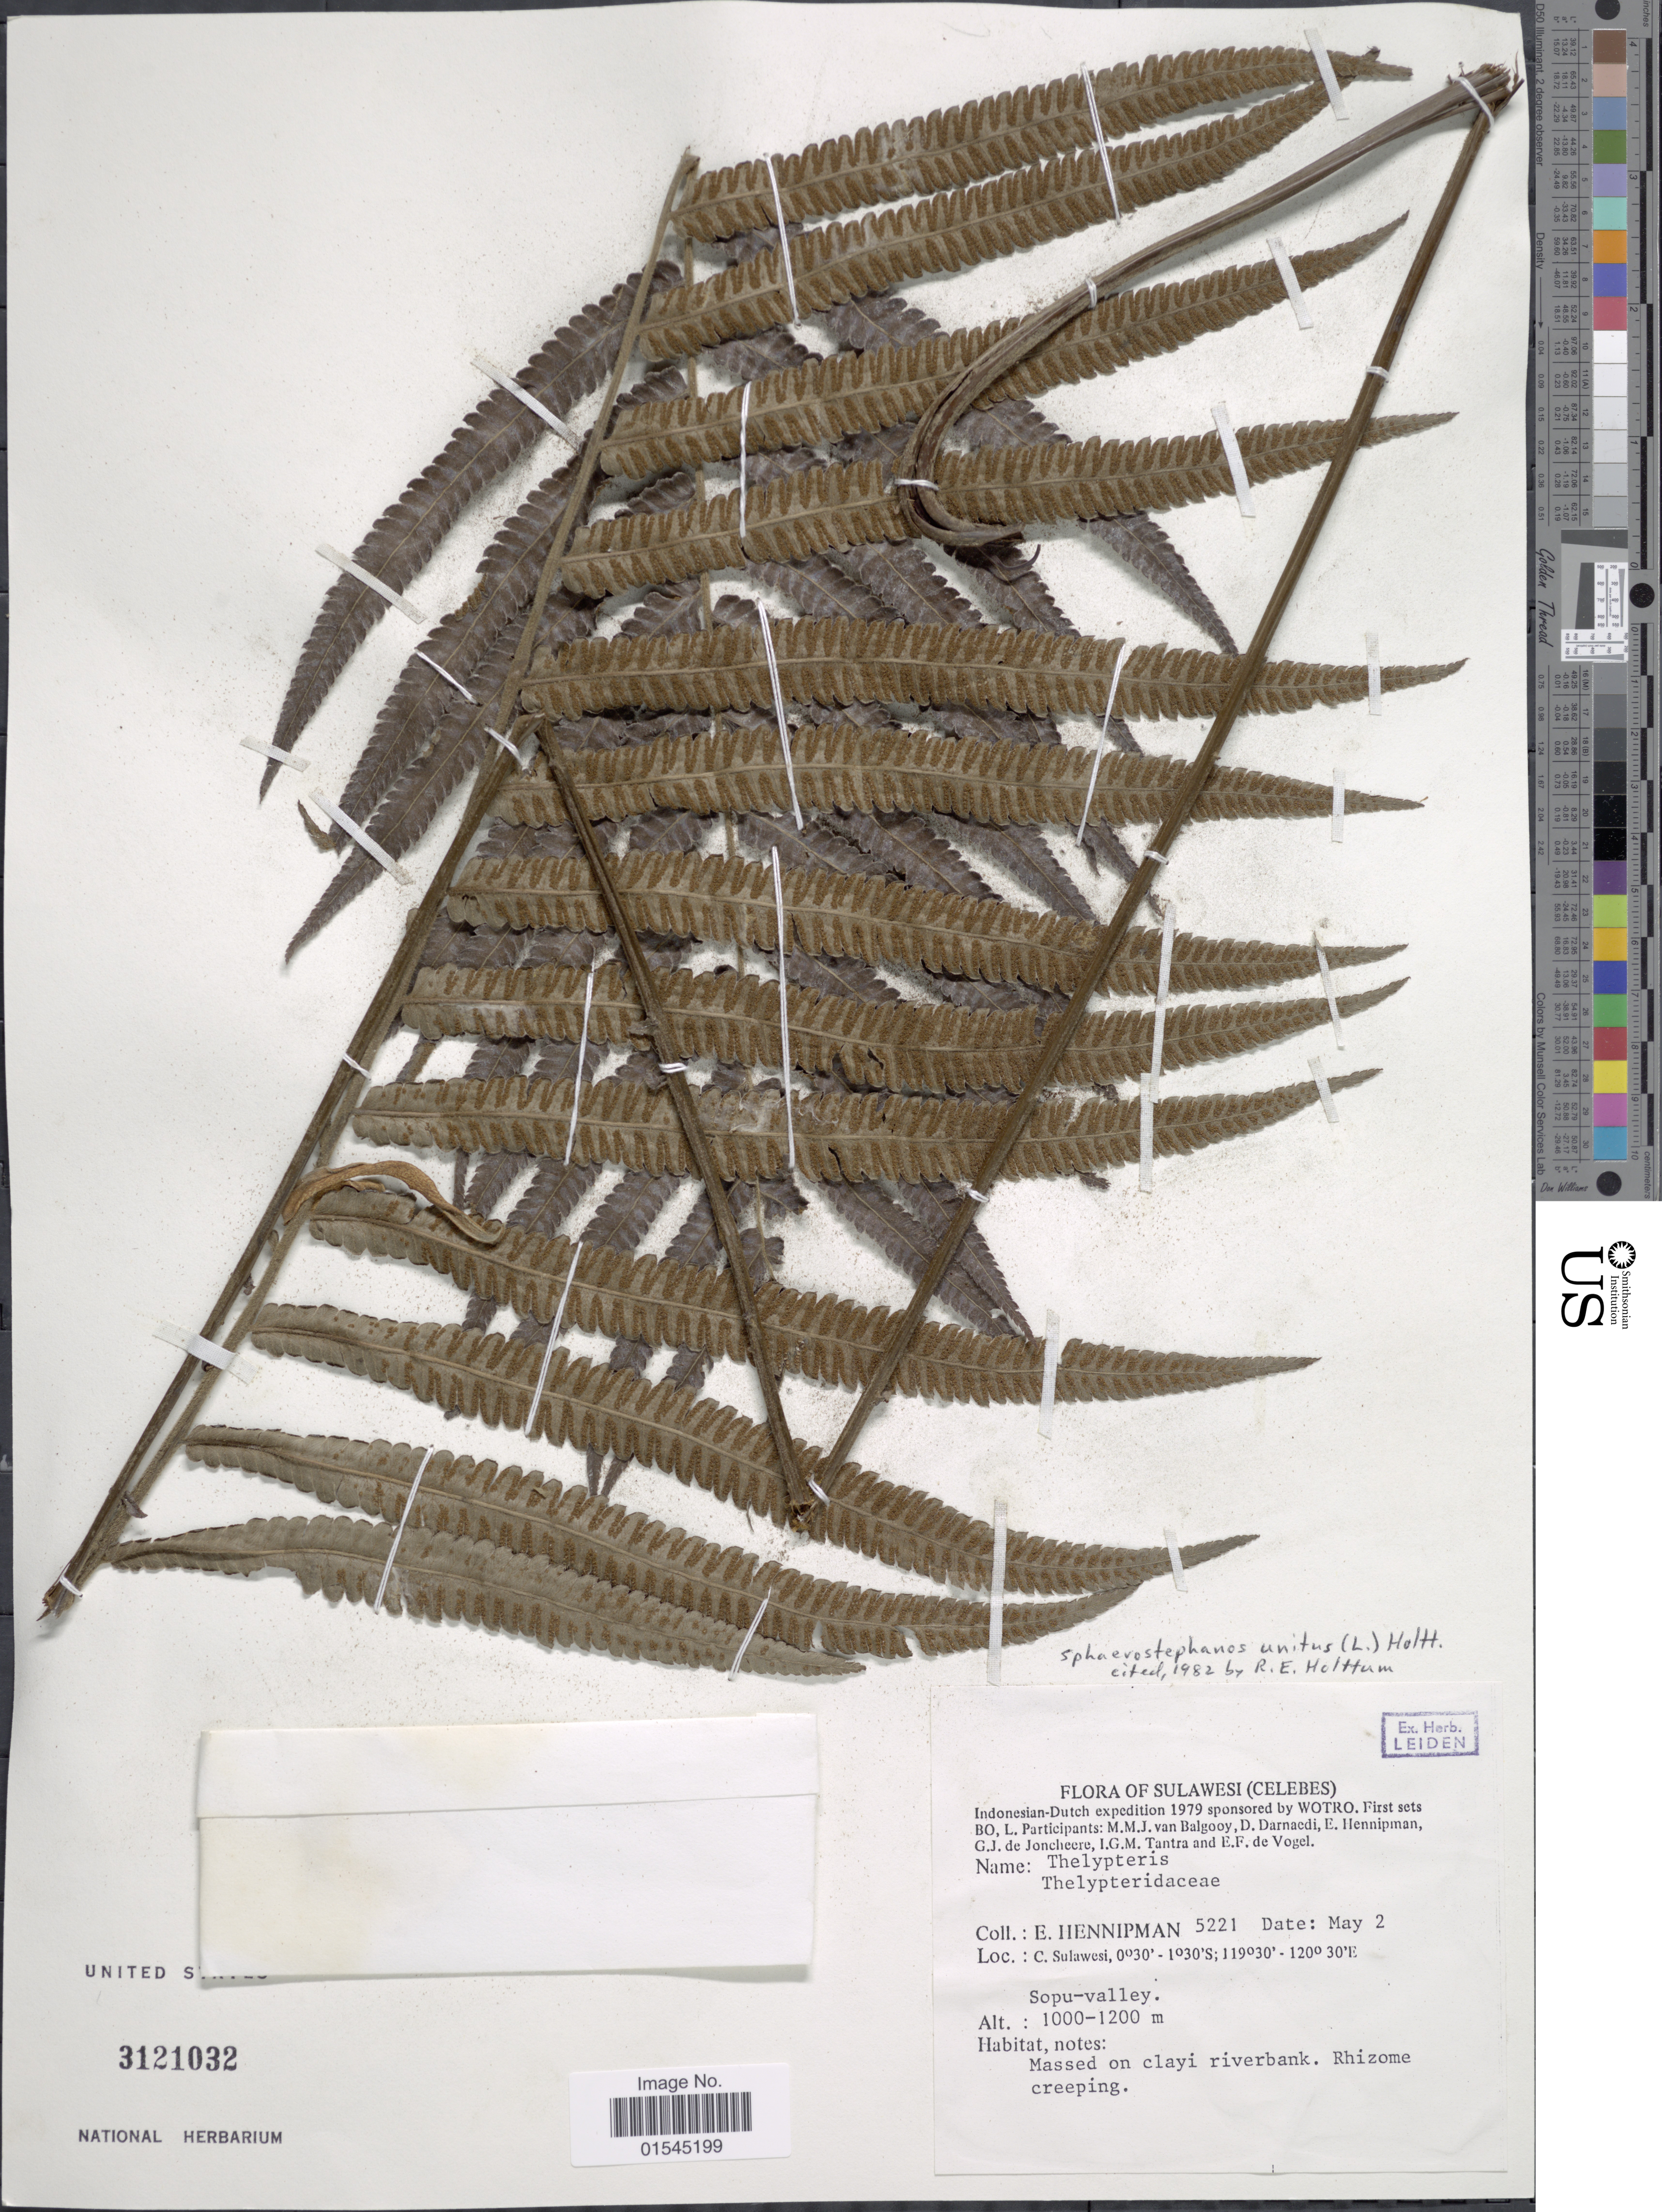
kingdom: Plantae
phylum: Tracheophyta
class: Polypodiopsida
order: Polypodiales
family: Thelypteridaceae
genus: Sphaerostephanos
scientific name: Sphaerostephanos unitus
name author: (L.) Holttum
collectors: E. Hennipman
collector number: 5221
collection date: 1979-05-02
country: Indonesia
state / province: Sulawesi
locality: C. Sulawesi. Sopu-valley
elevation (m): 1000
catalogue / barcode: US 3121032